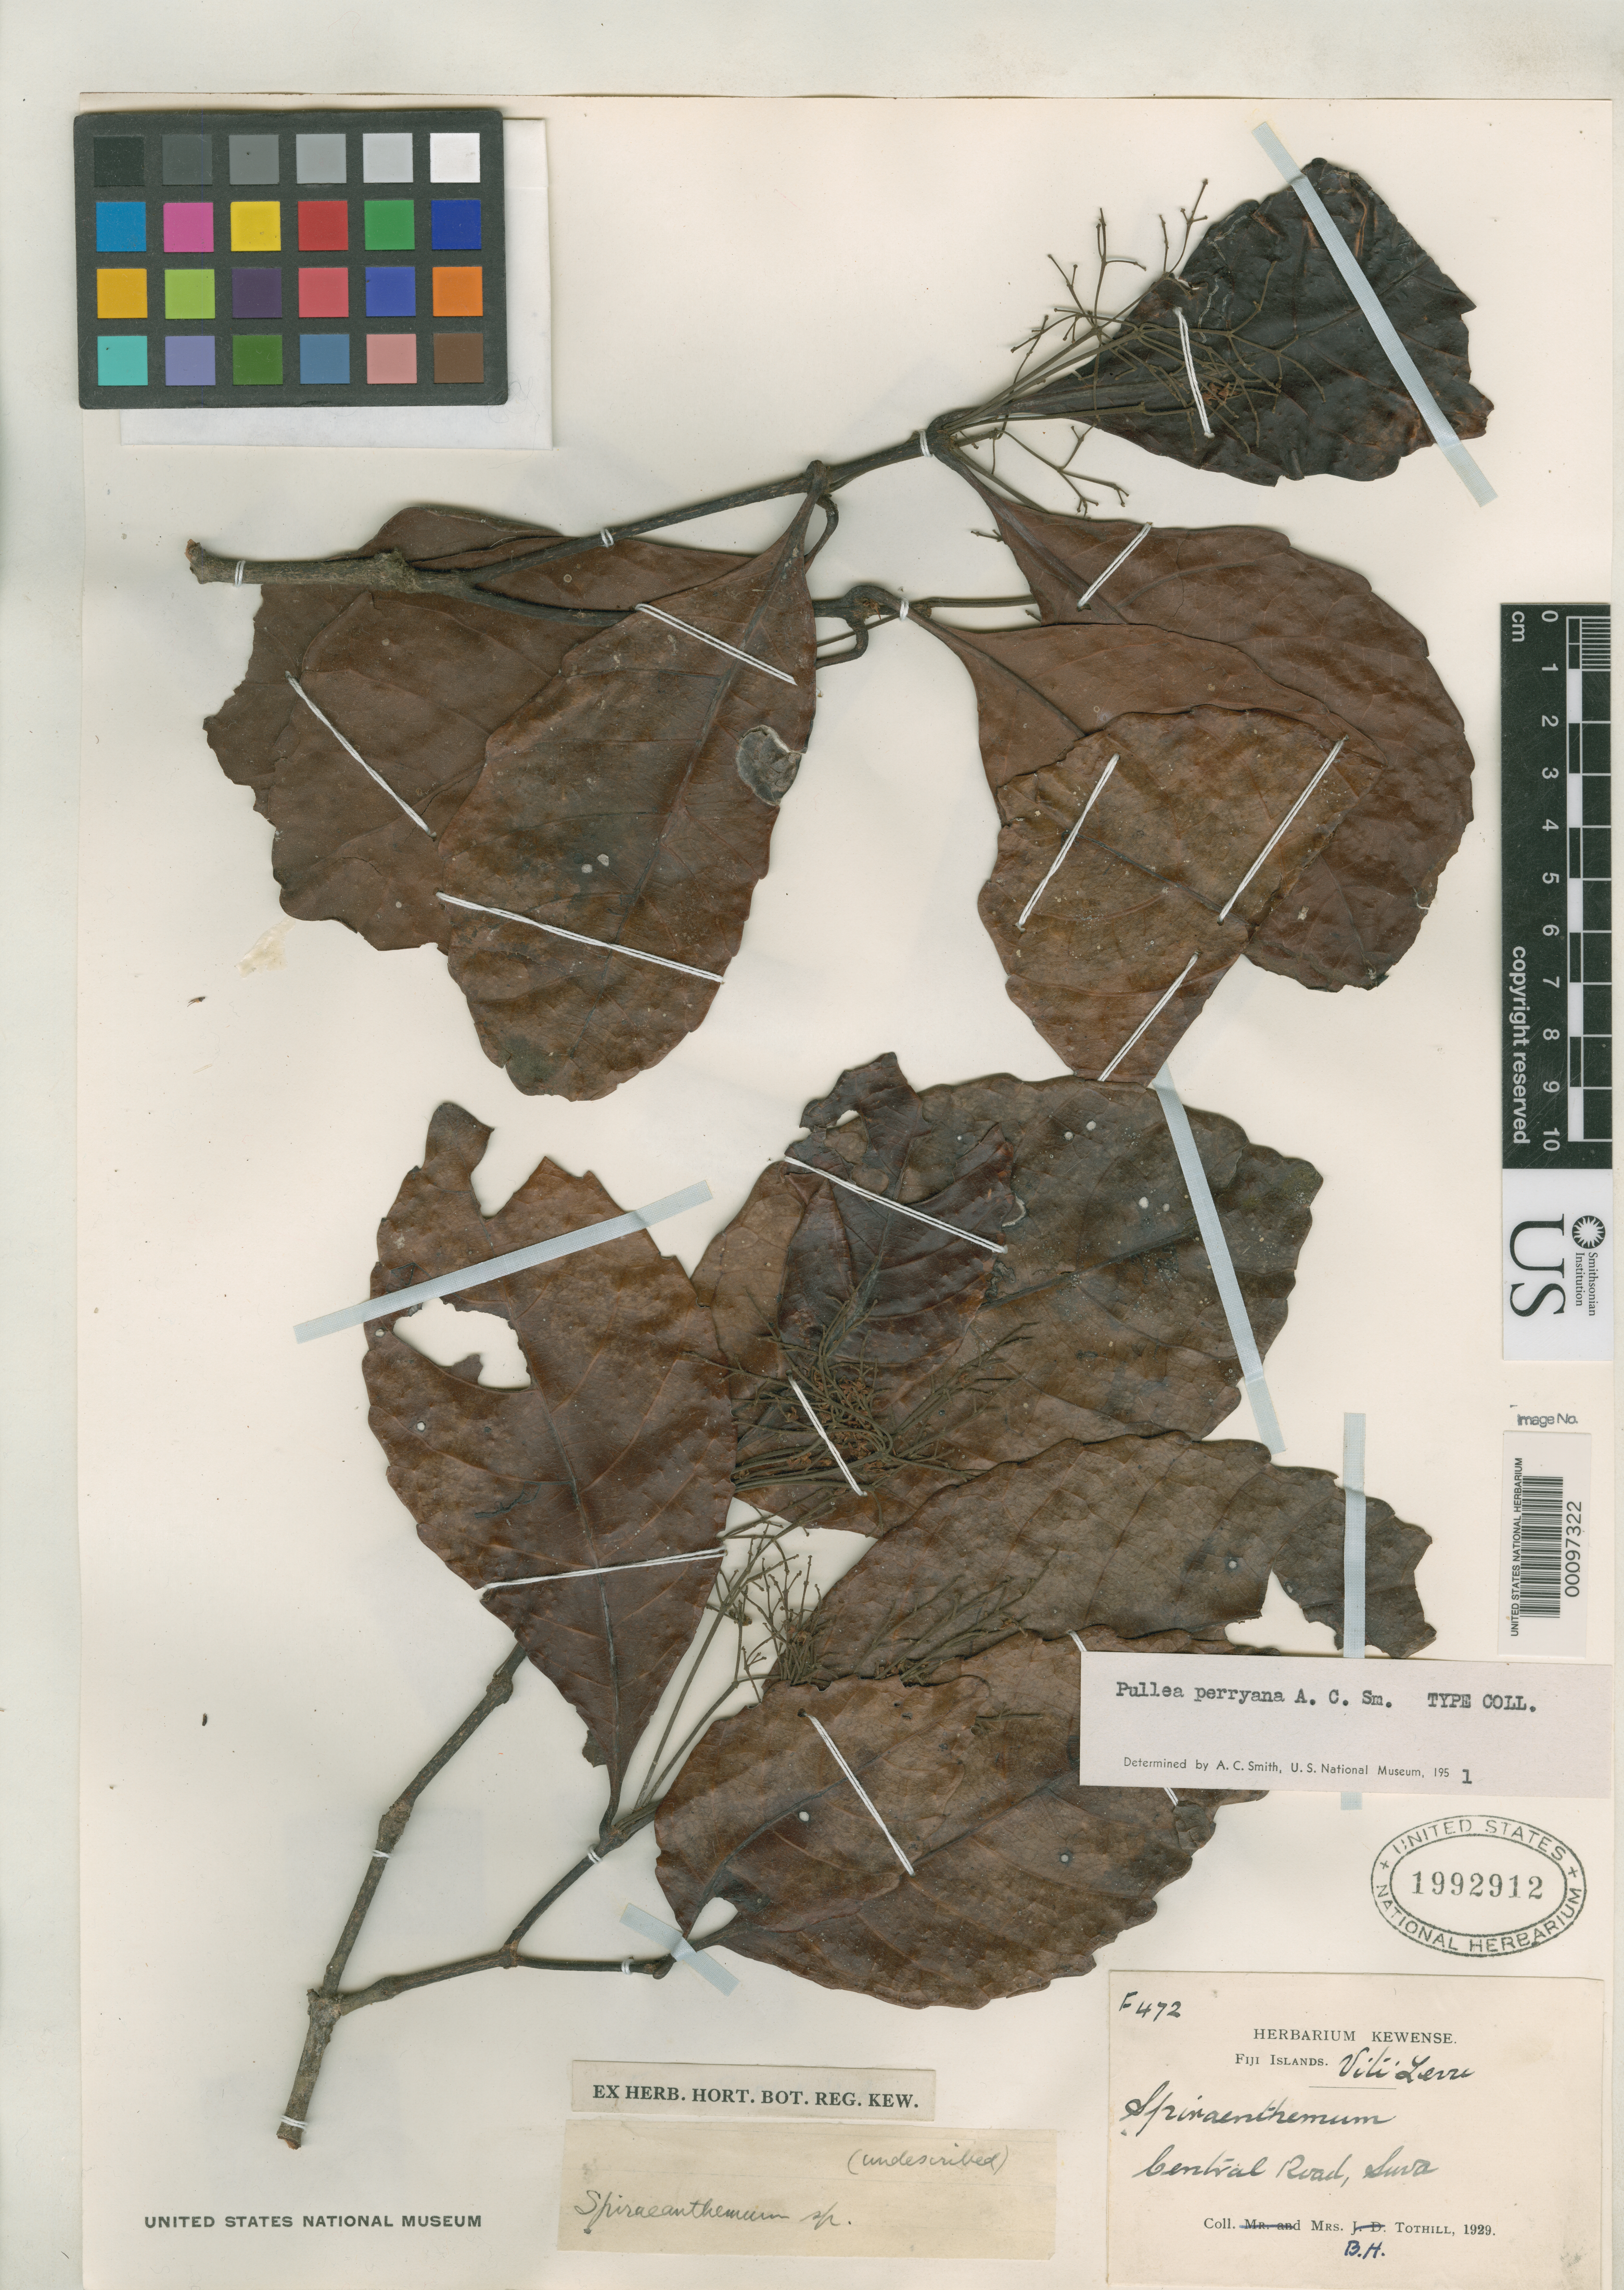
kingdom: Plantae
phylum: Tracheophyta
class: Magnoliopsida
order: Oxalidales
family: Cunoniaceae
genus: Pullea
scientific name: Pullea perryana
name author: A.C. Sm.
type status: Isotype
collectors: B. Tothill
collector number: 472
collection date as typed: Nov 1928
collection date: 1928-11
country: Fiji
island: Viti Levu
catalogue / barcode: US 1992912